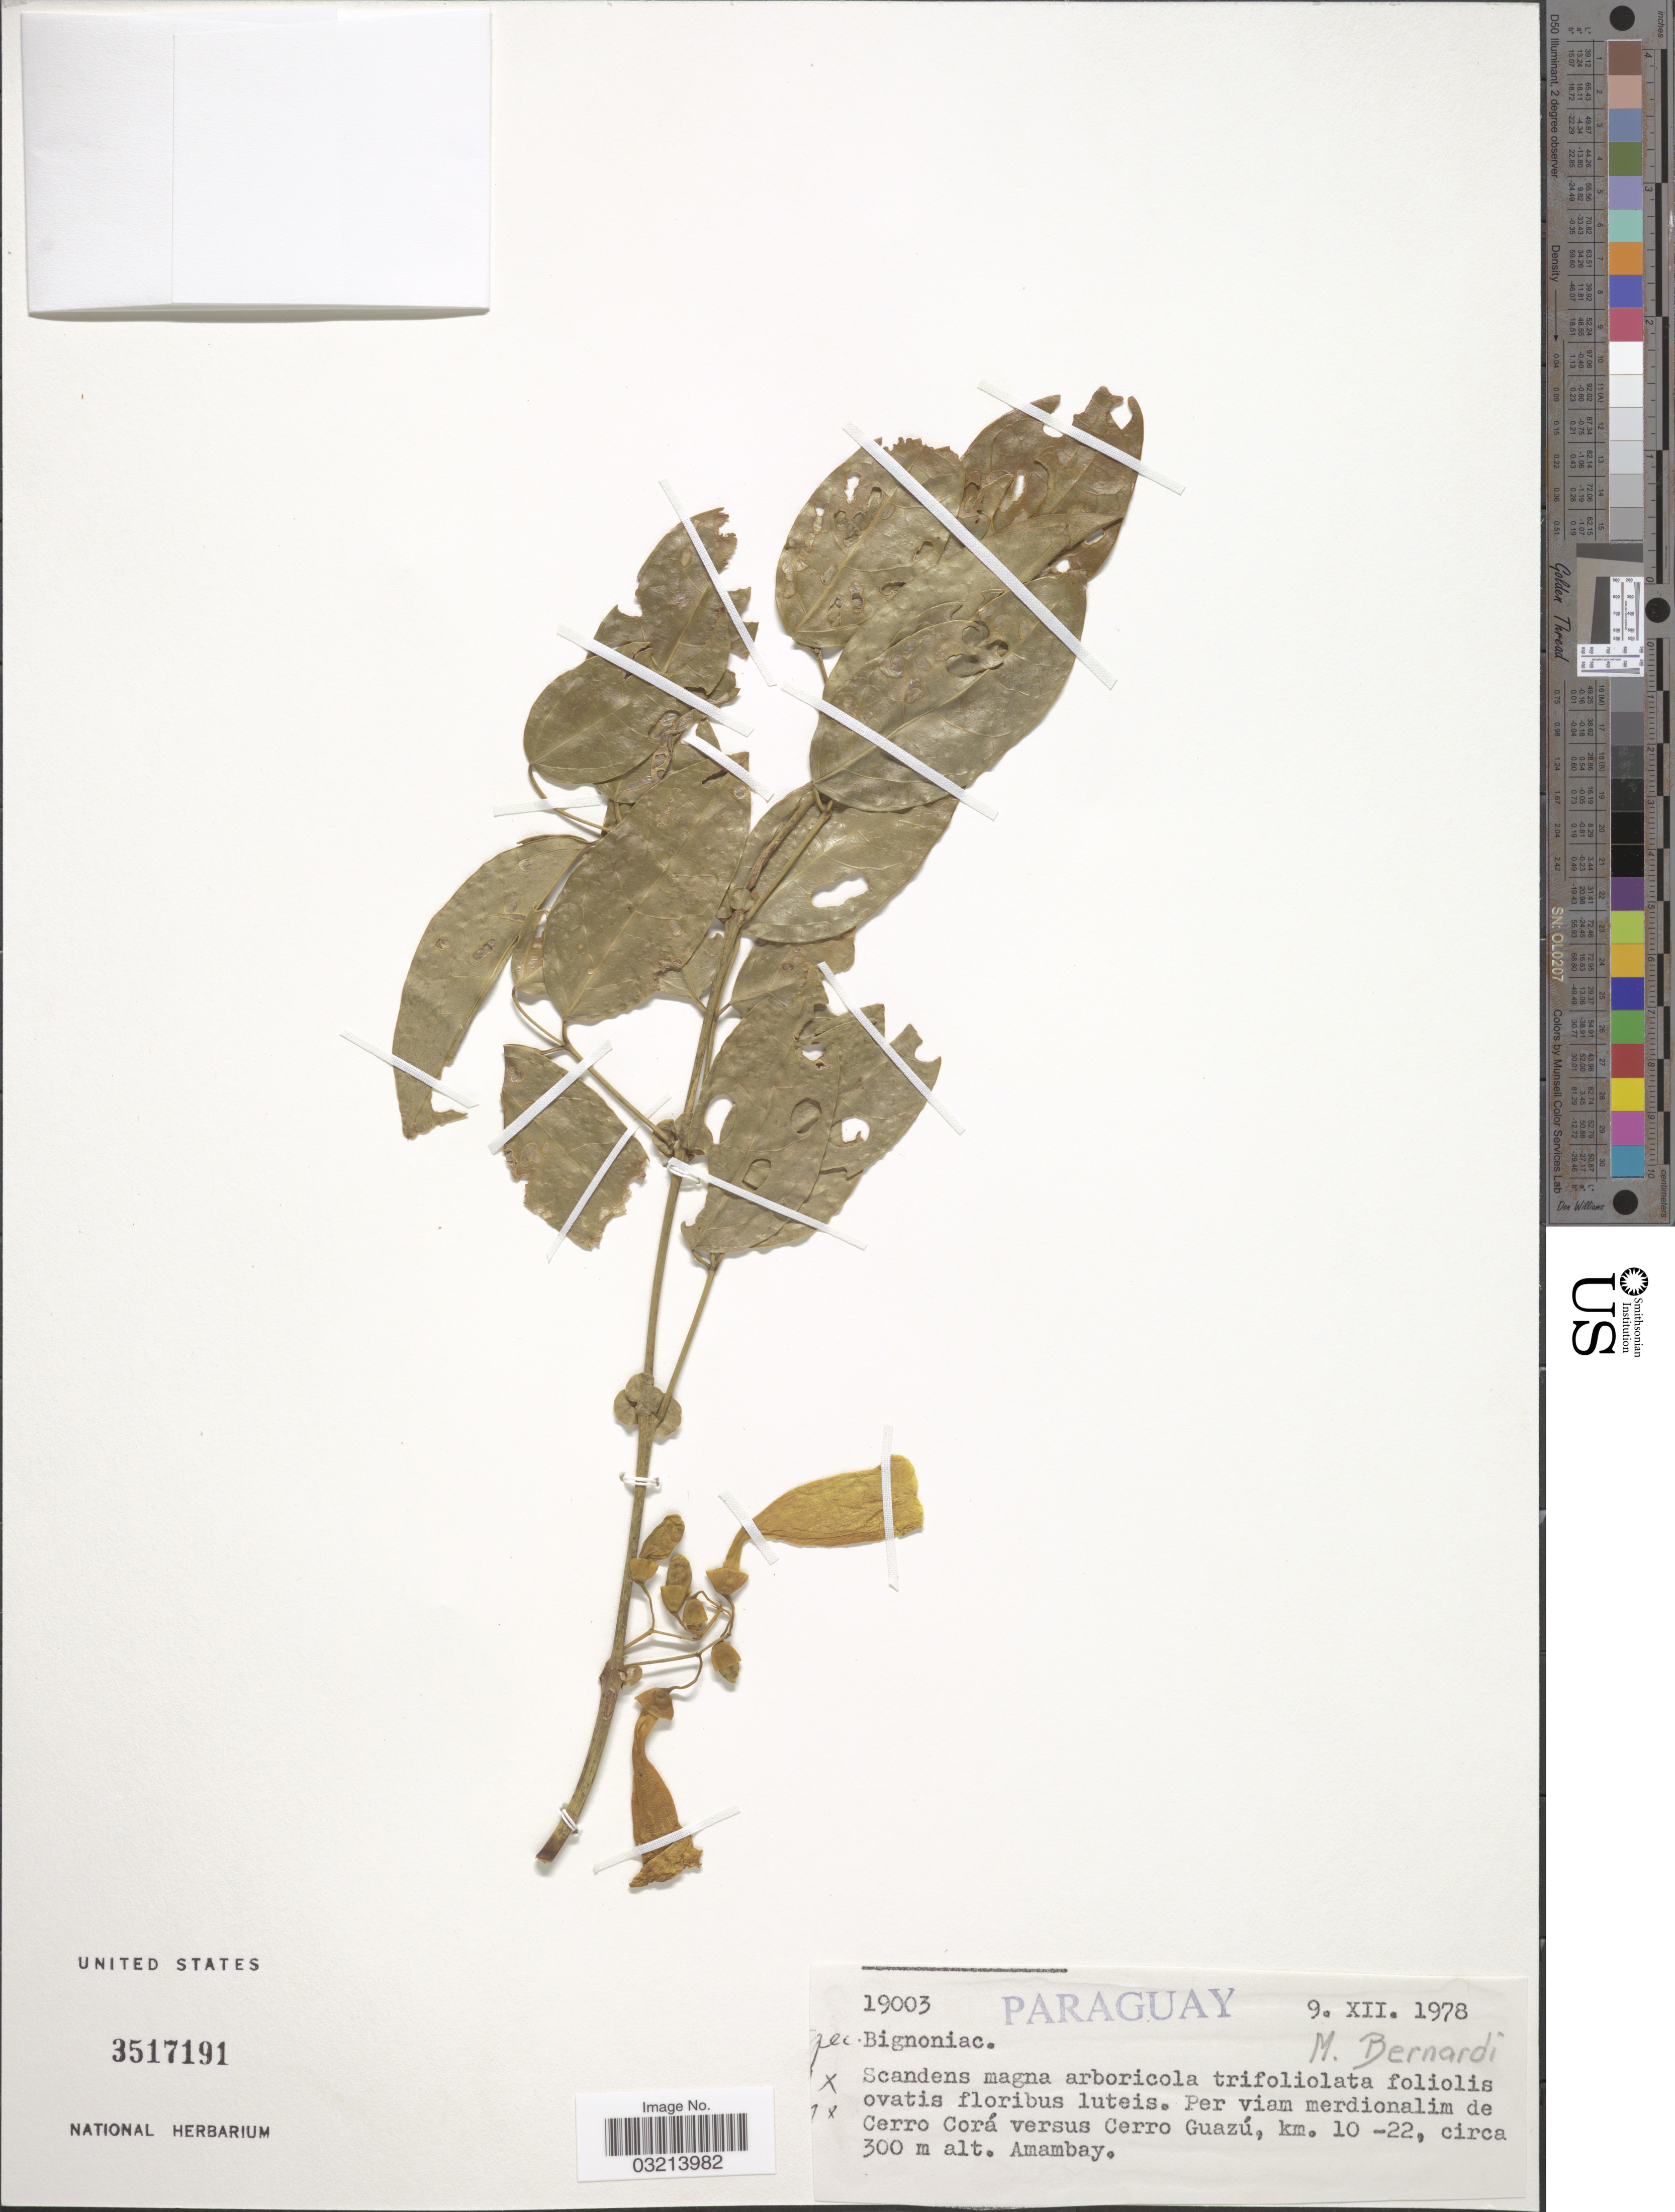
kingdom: Plantae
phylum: Tracheophyta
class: Magnoliopsida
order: Lamiales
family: Bignoniaceae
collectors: M. Bernardi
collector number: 19003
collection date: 1978-12-09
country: Paraguay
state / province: Amambay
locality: Per viam merdionalim de Cerro Corá versus Cerro Guazú, km. 10 -22.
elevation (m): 300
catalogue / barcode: US 3517191